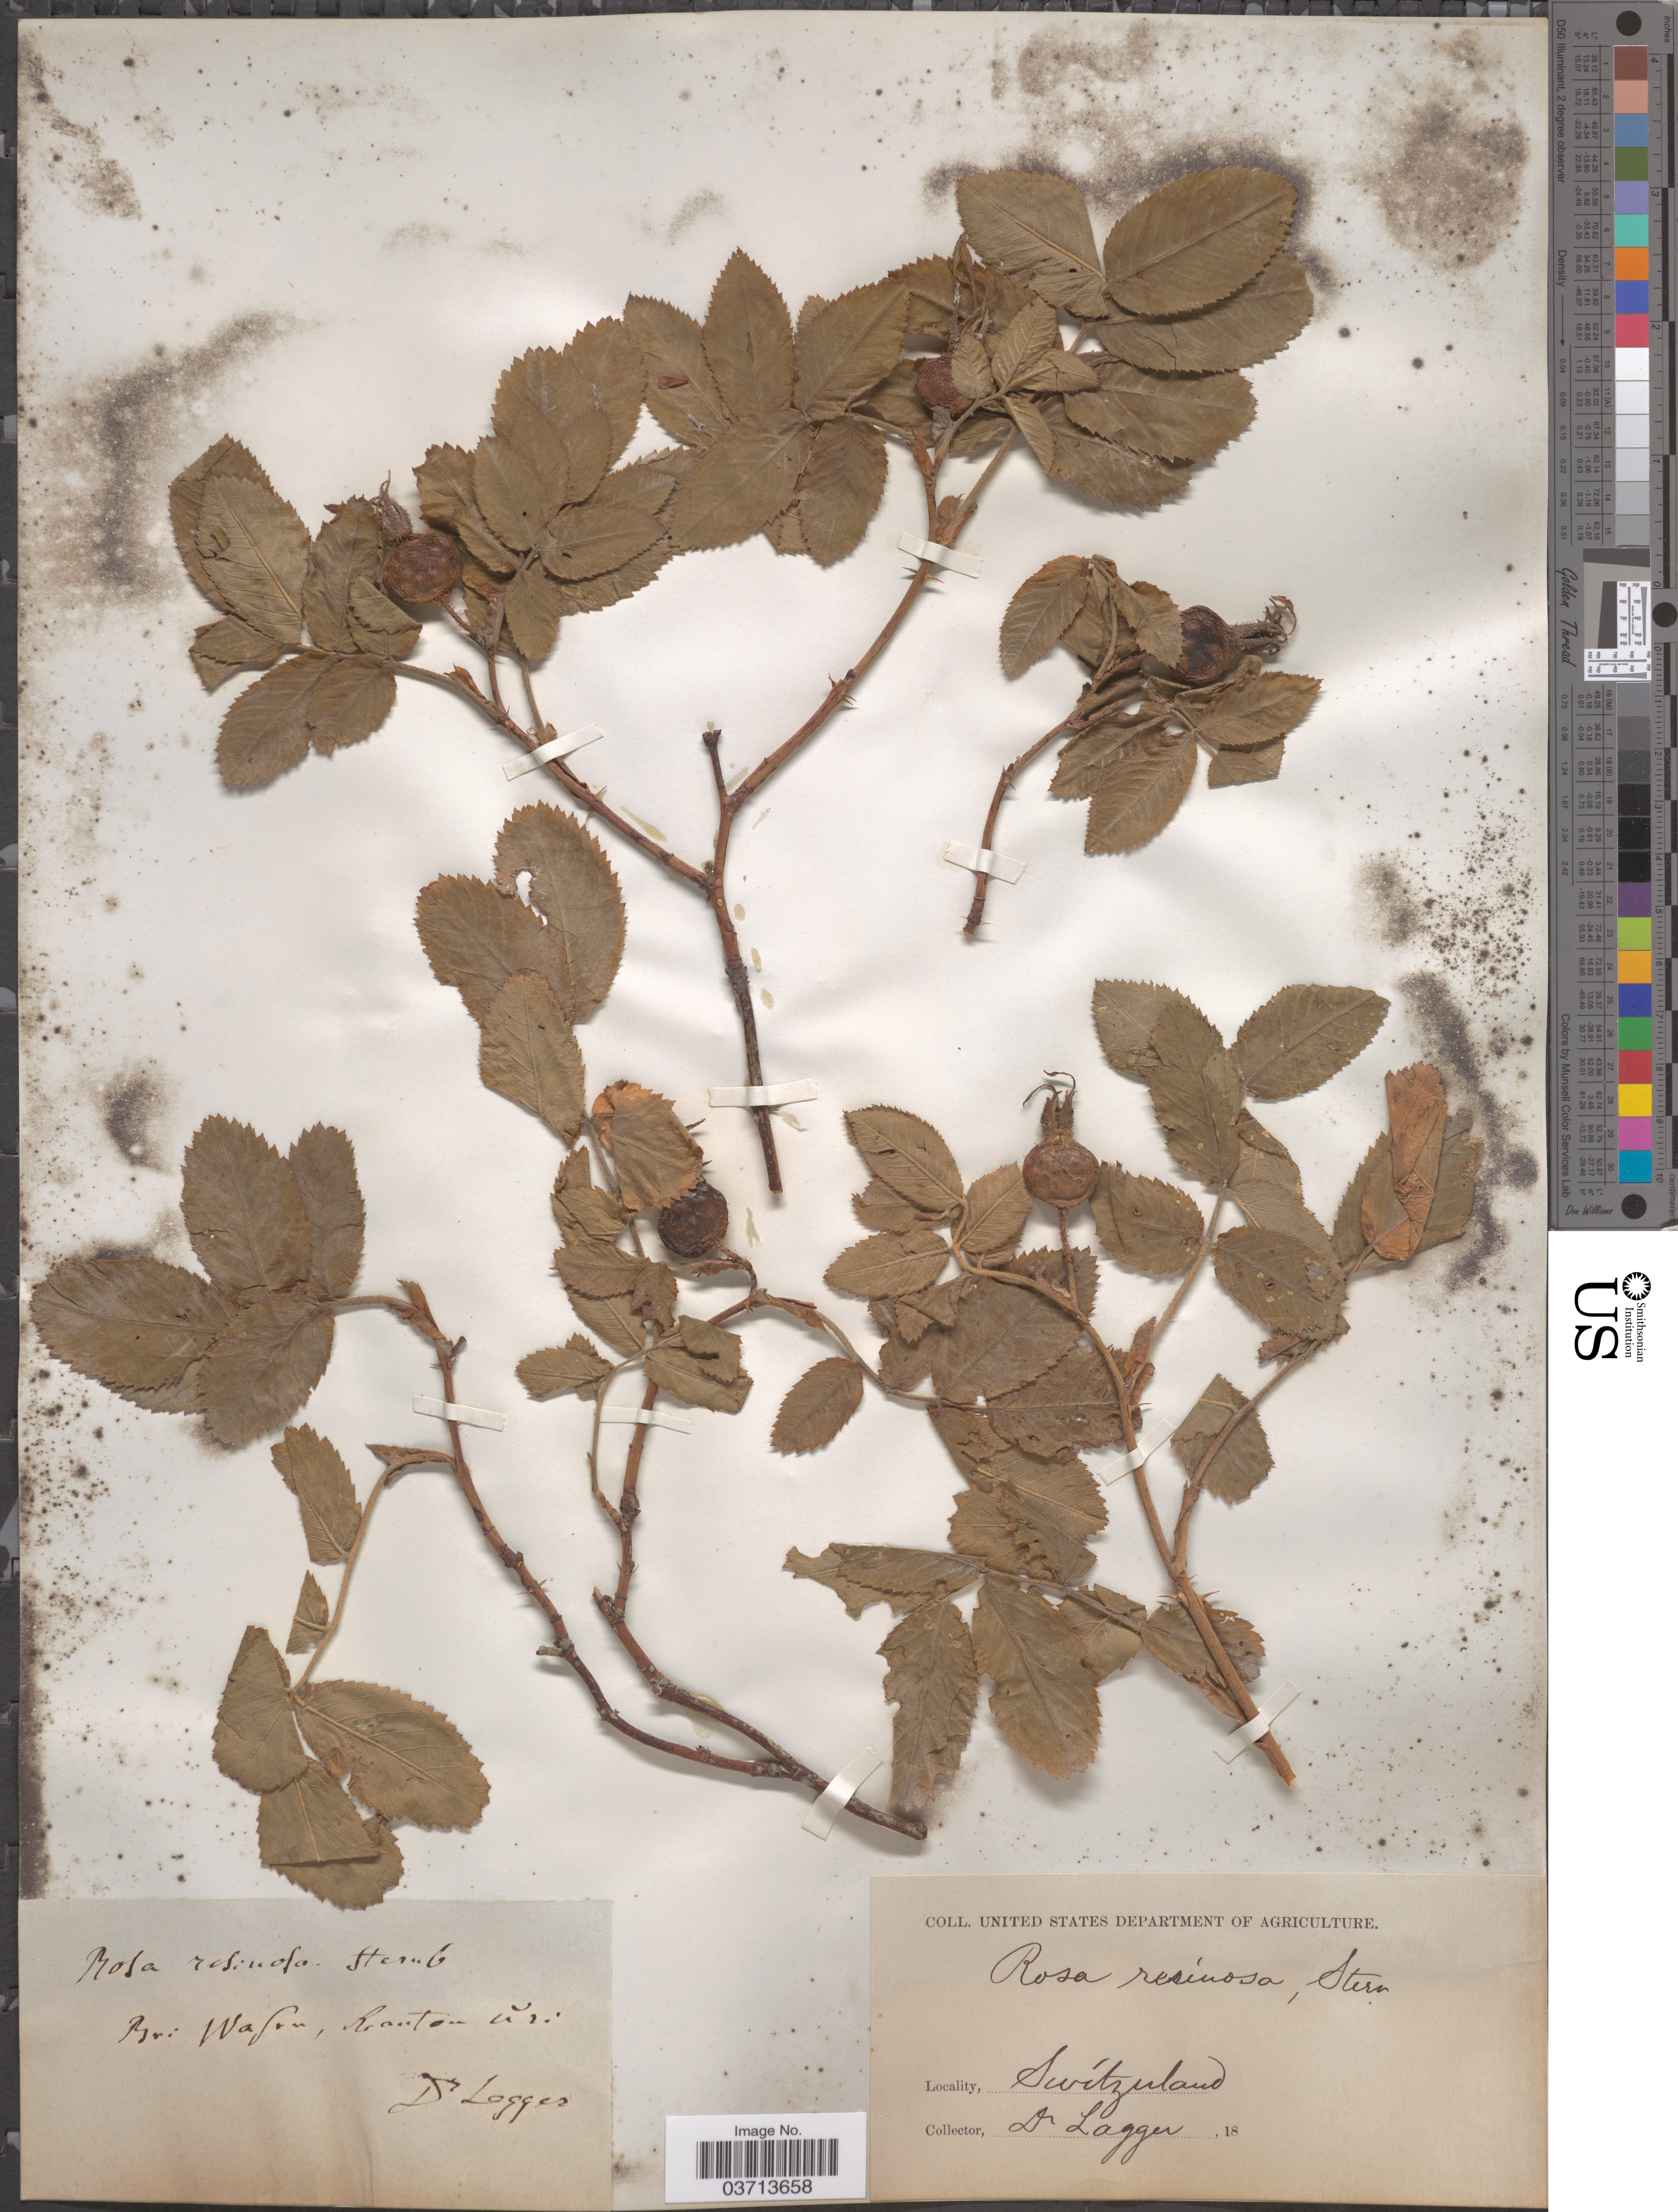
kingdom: Plantae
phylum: Tracheophyta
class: Magnoliopsida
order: Rosales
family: Rosaceae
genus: Rosa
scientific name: Rosa resinosa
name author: Sternb.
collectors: F. J. Lagger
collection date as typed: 18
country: Switzerland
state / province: Uri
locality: Bei Wasen, Canton Uri.